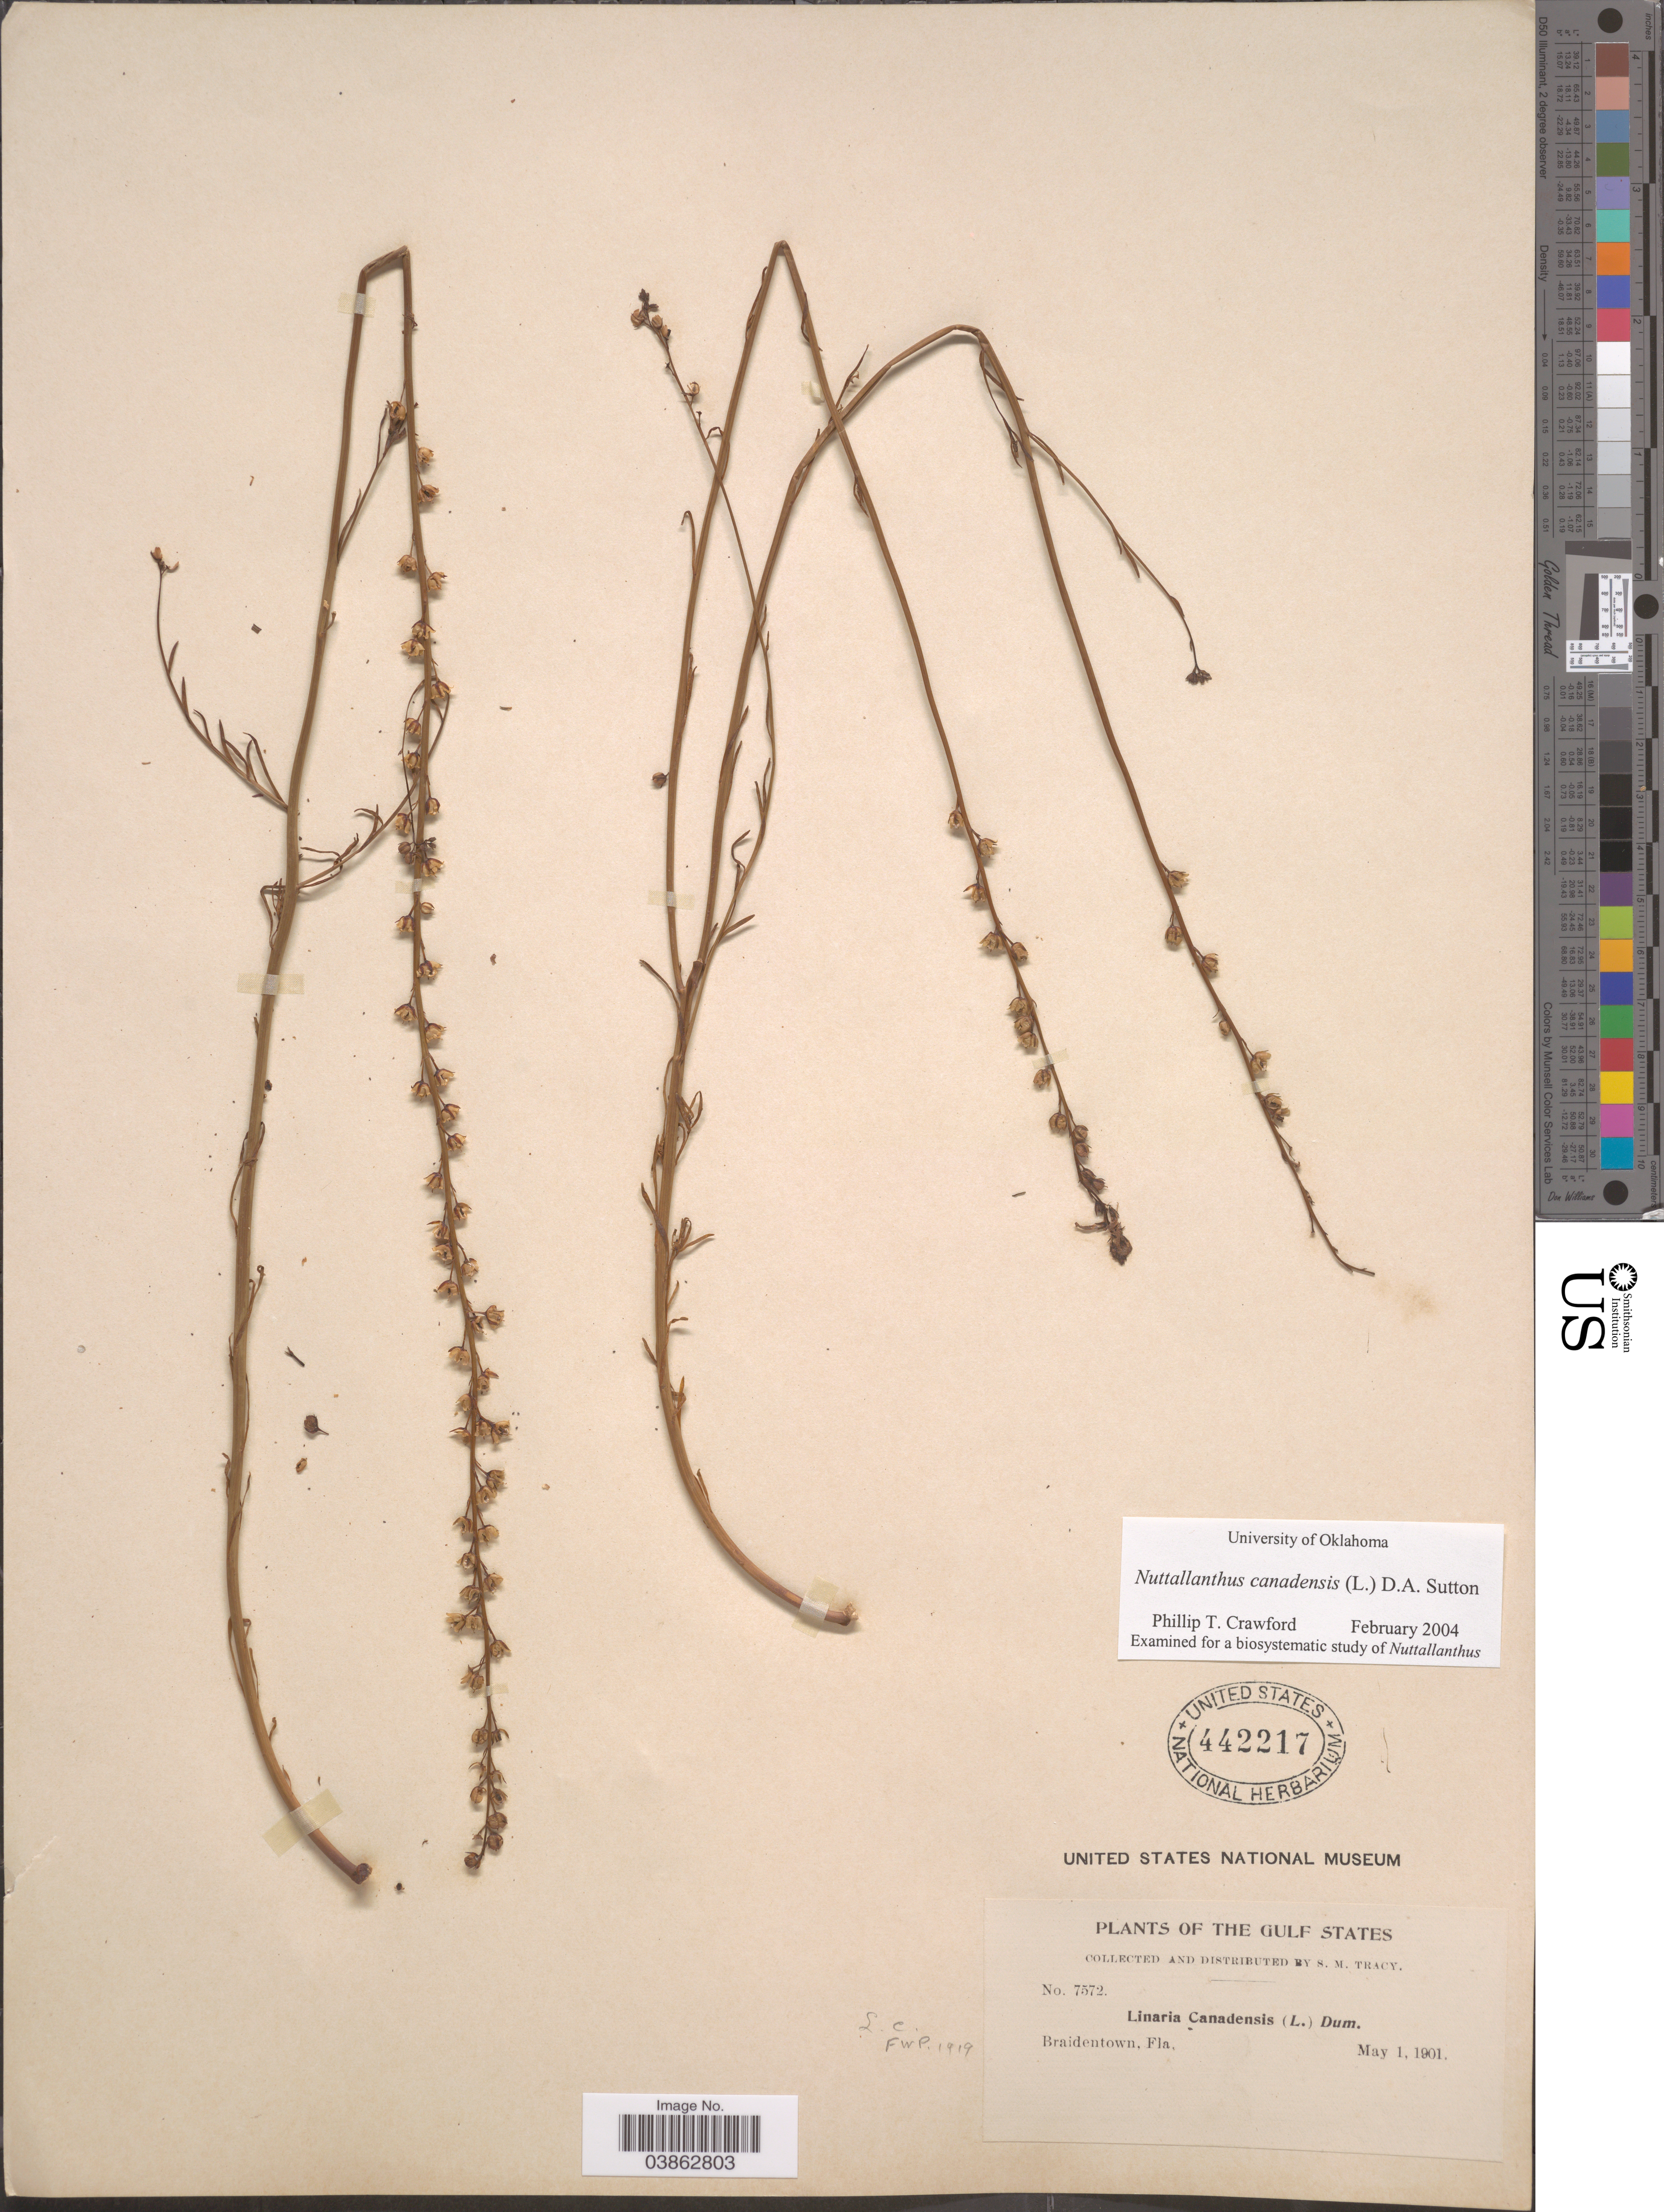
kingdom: Plantae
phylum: Tracheophyta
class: Magnoliopsida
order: Lamiales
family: Plantaginaceae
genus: Linaria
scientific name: Linaria canadensis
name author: (L.) Dum. Cours.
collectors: S. M. Tracy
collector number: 7572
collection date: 1901-05-01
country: United States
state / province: Florida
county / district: Manatee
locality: The Gulf States. Braidentown, Fla.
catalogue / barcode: US 442217